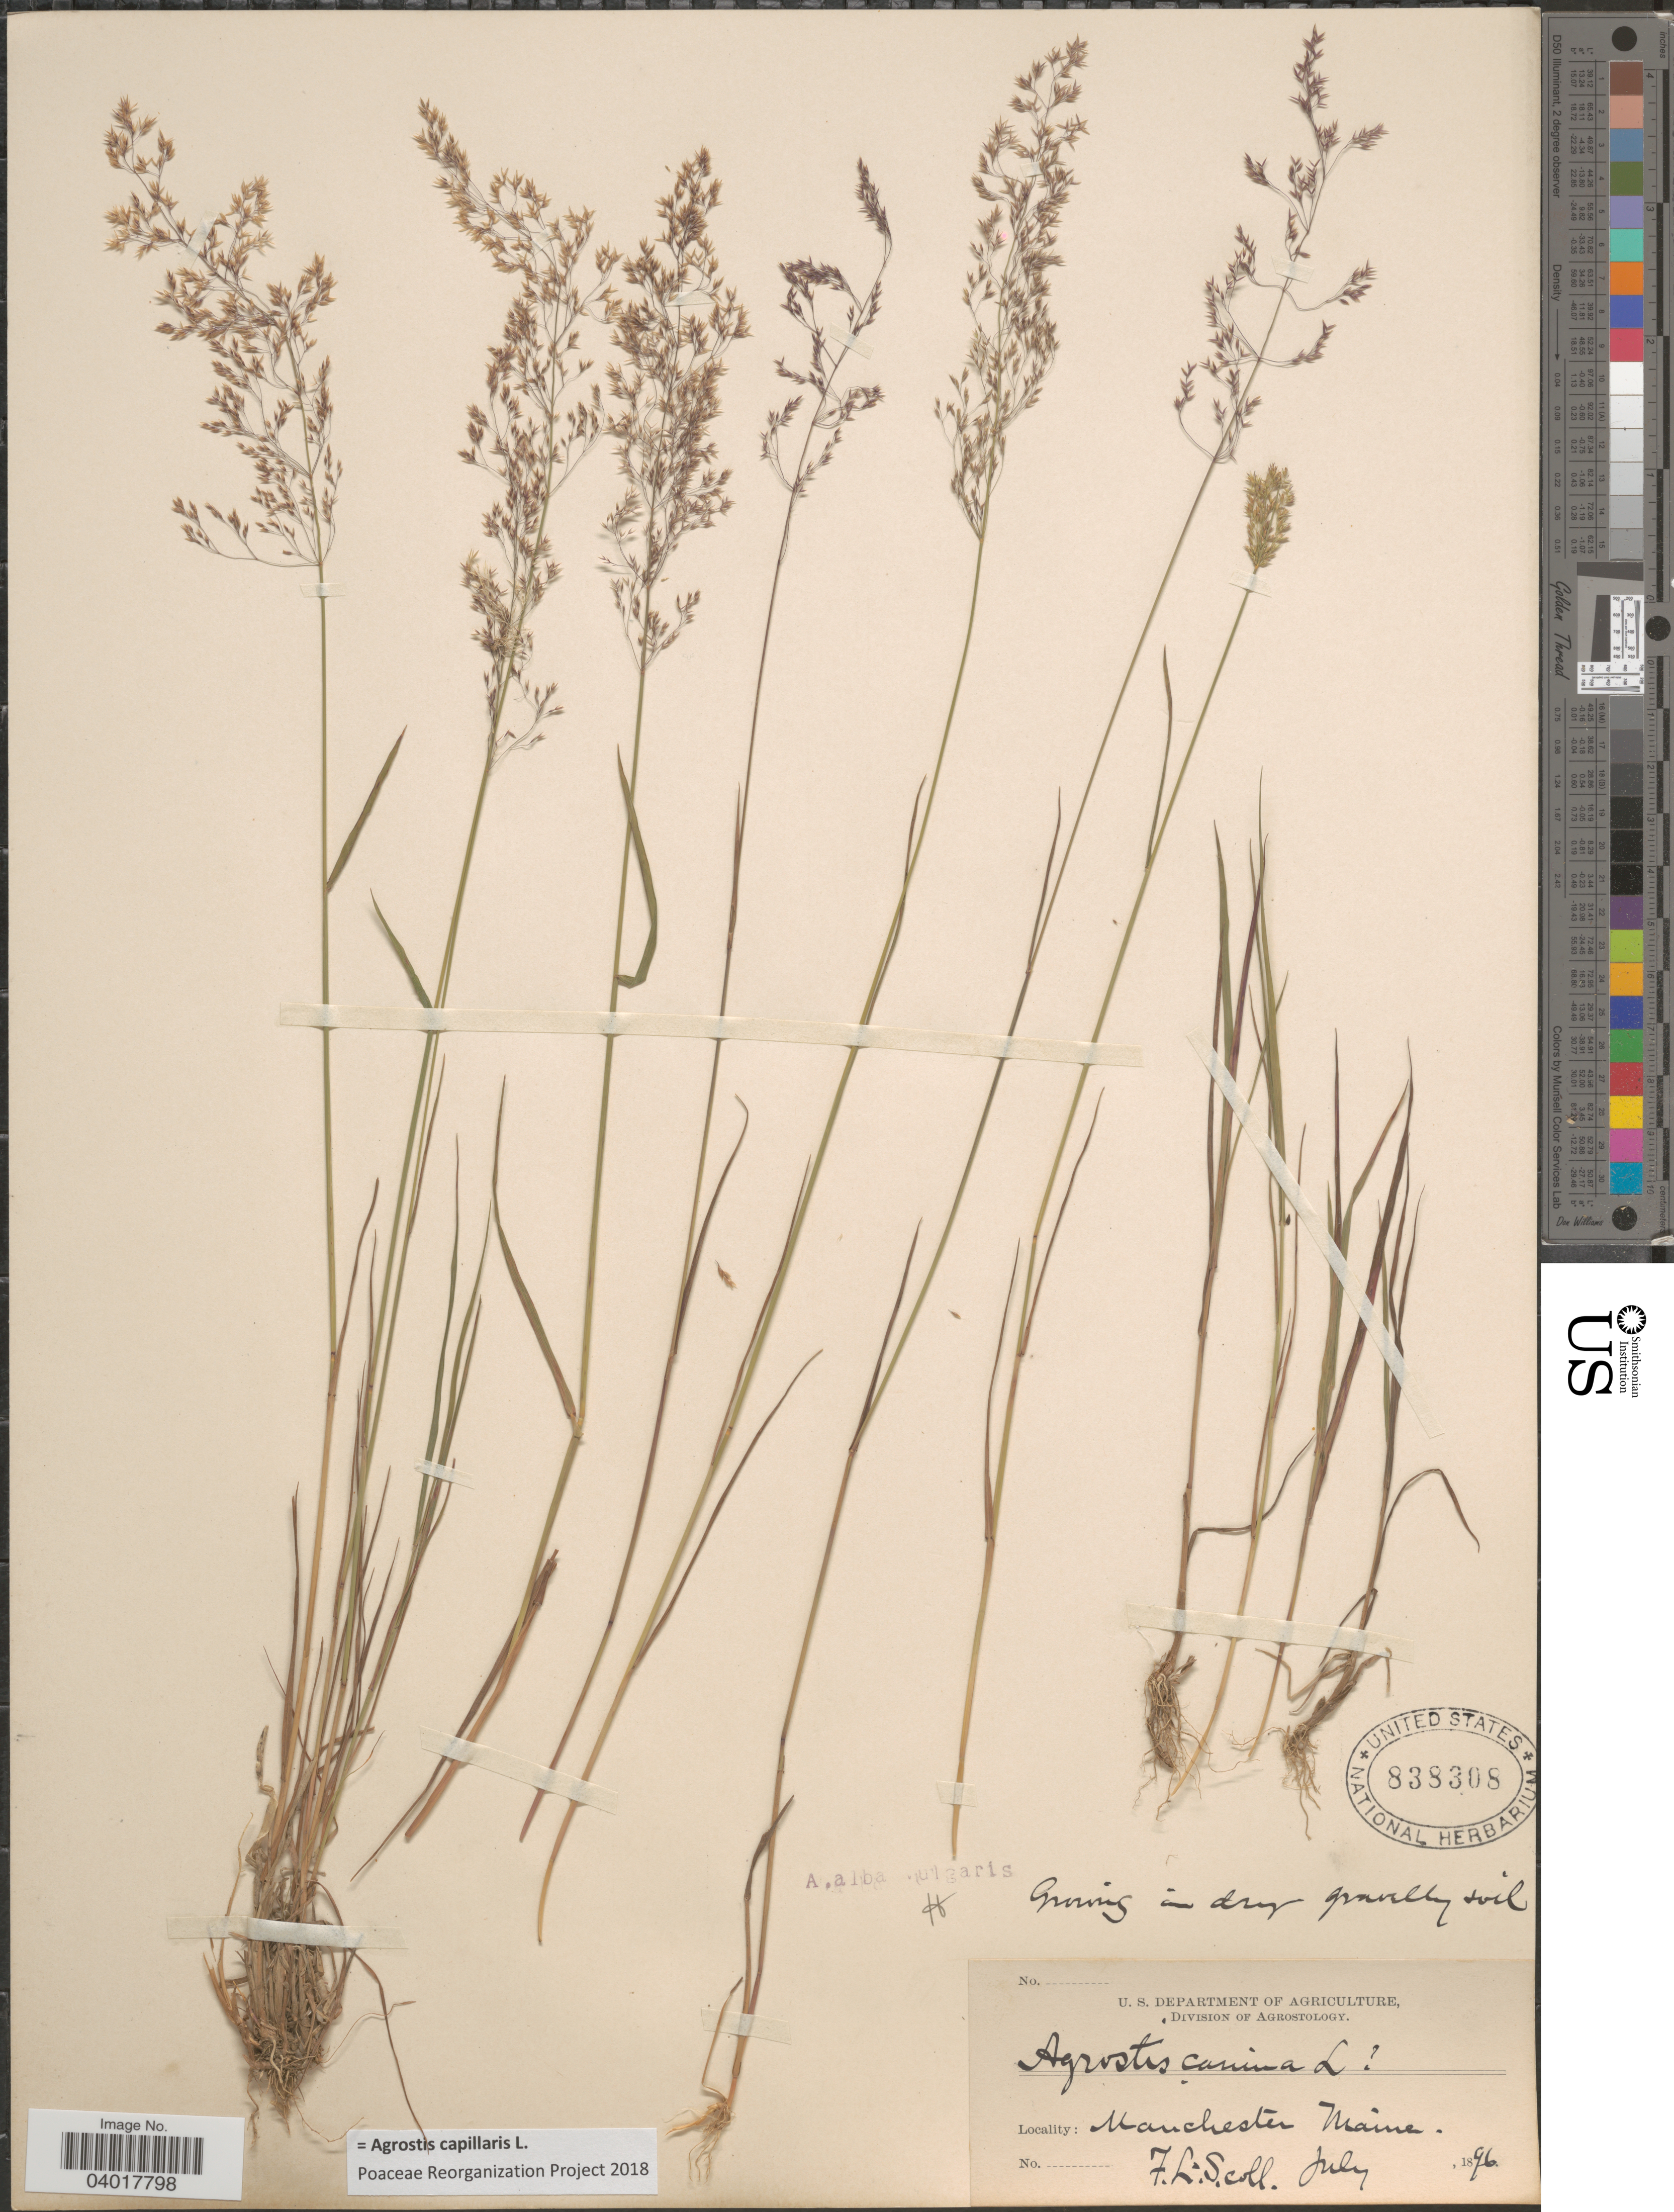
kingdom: Plantae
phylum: Tracheophyta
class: Liliopsida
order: Poales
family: Poaceae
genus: Agrostis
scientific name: Agrostis capillaris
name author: L.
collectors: F. S.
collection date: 1896-07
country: United States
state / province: Maine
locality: Manchester.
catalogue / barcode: US 838308